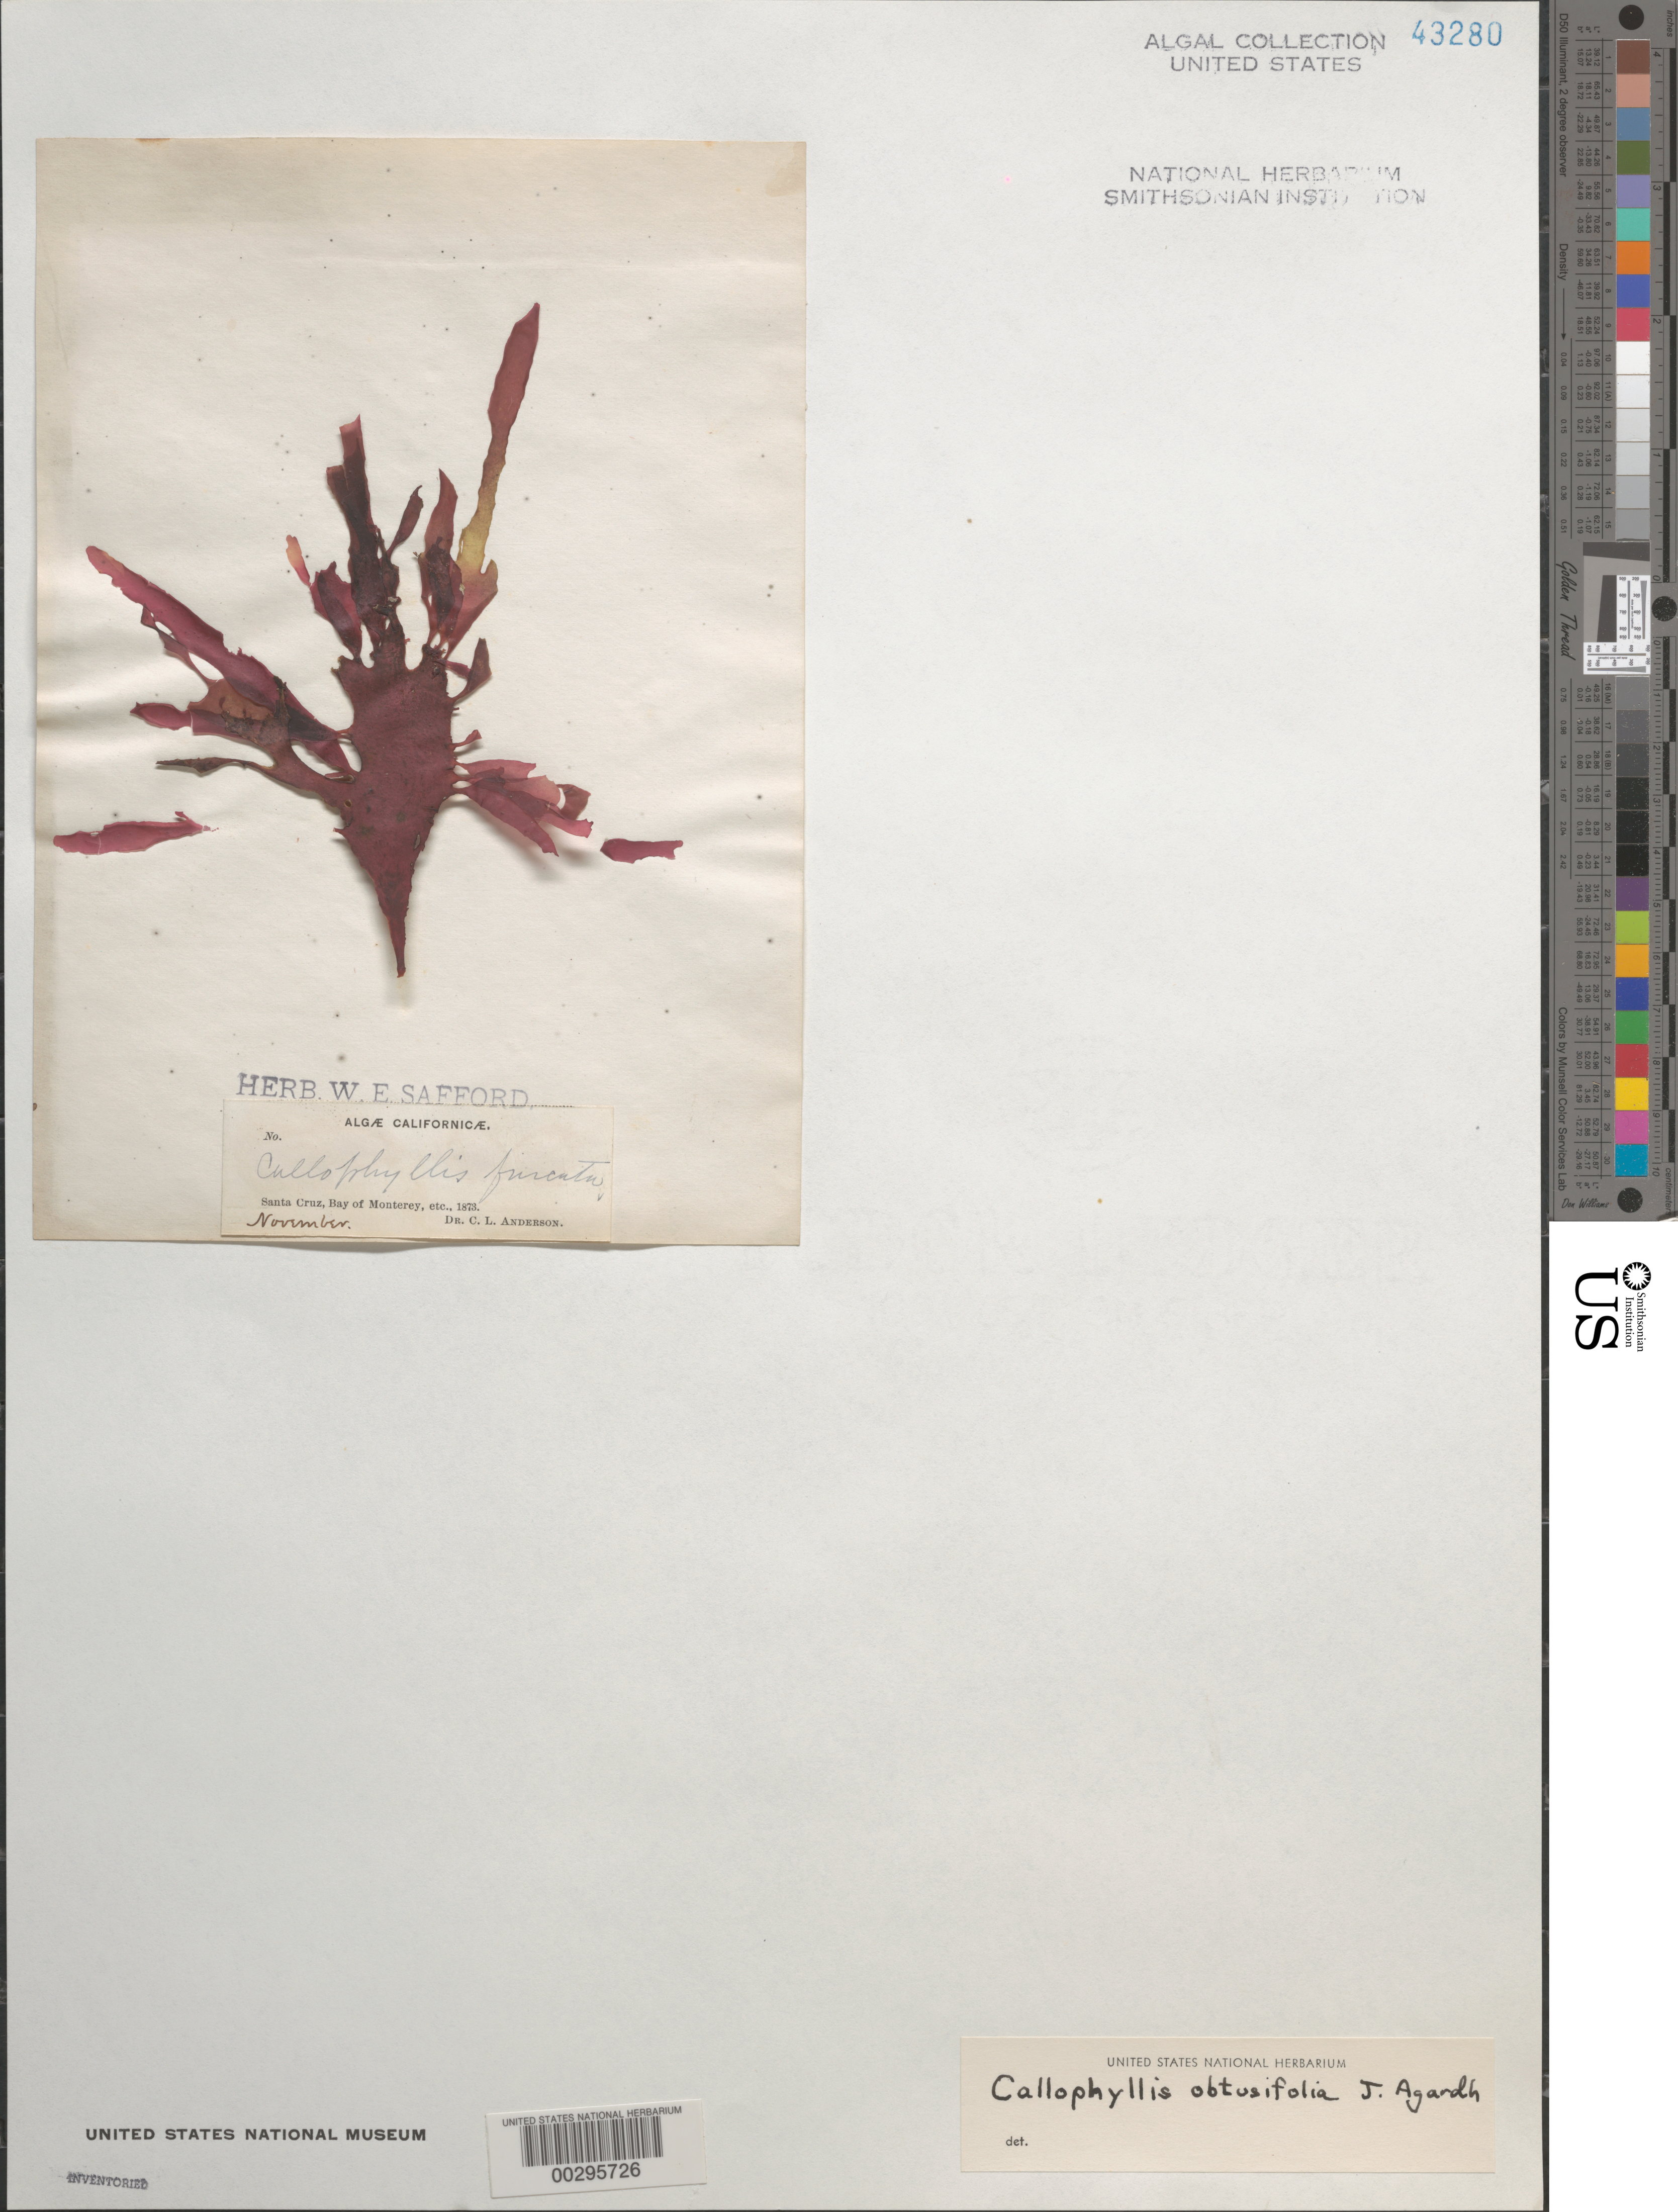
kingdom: Plantae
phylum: Rhodophyta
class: Florideophyceae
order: Gigartinales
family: Kallymeniaceae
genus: Callophyllis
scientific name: Callophyllis obtusifolia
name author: J. Agardh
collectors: C. L. Anderson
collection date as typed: Nov 1893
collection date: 1893-11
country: United States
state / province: California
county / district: Santa Cruz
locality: Santa Cruz, Monterey Bay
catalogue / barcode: US 43280